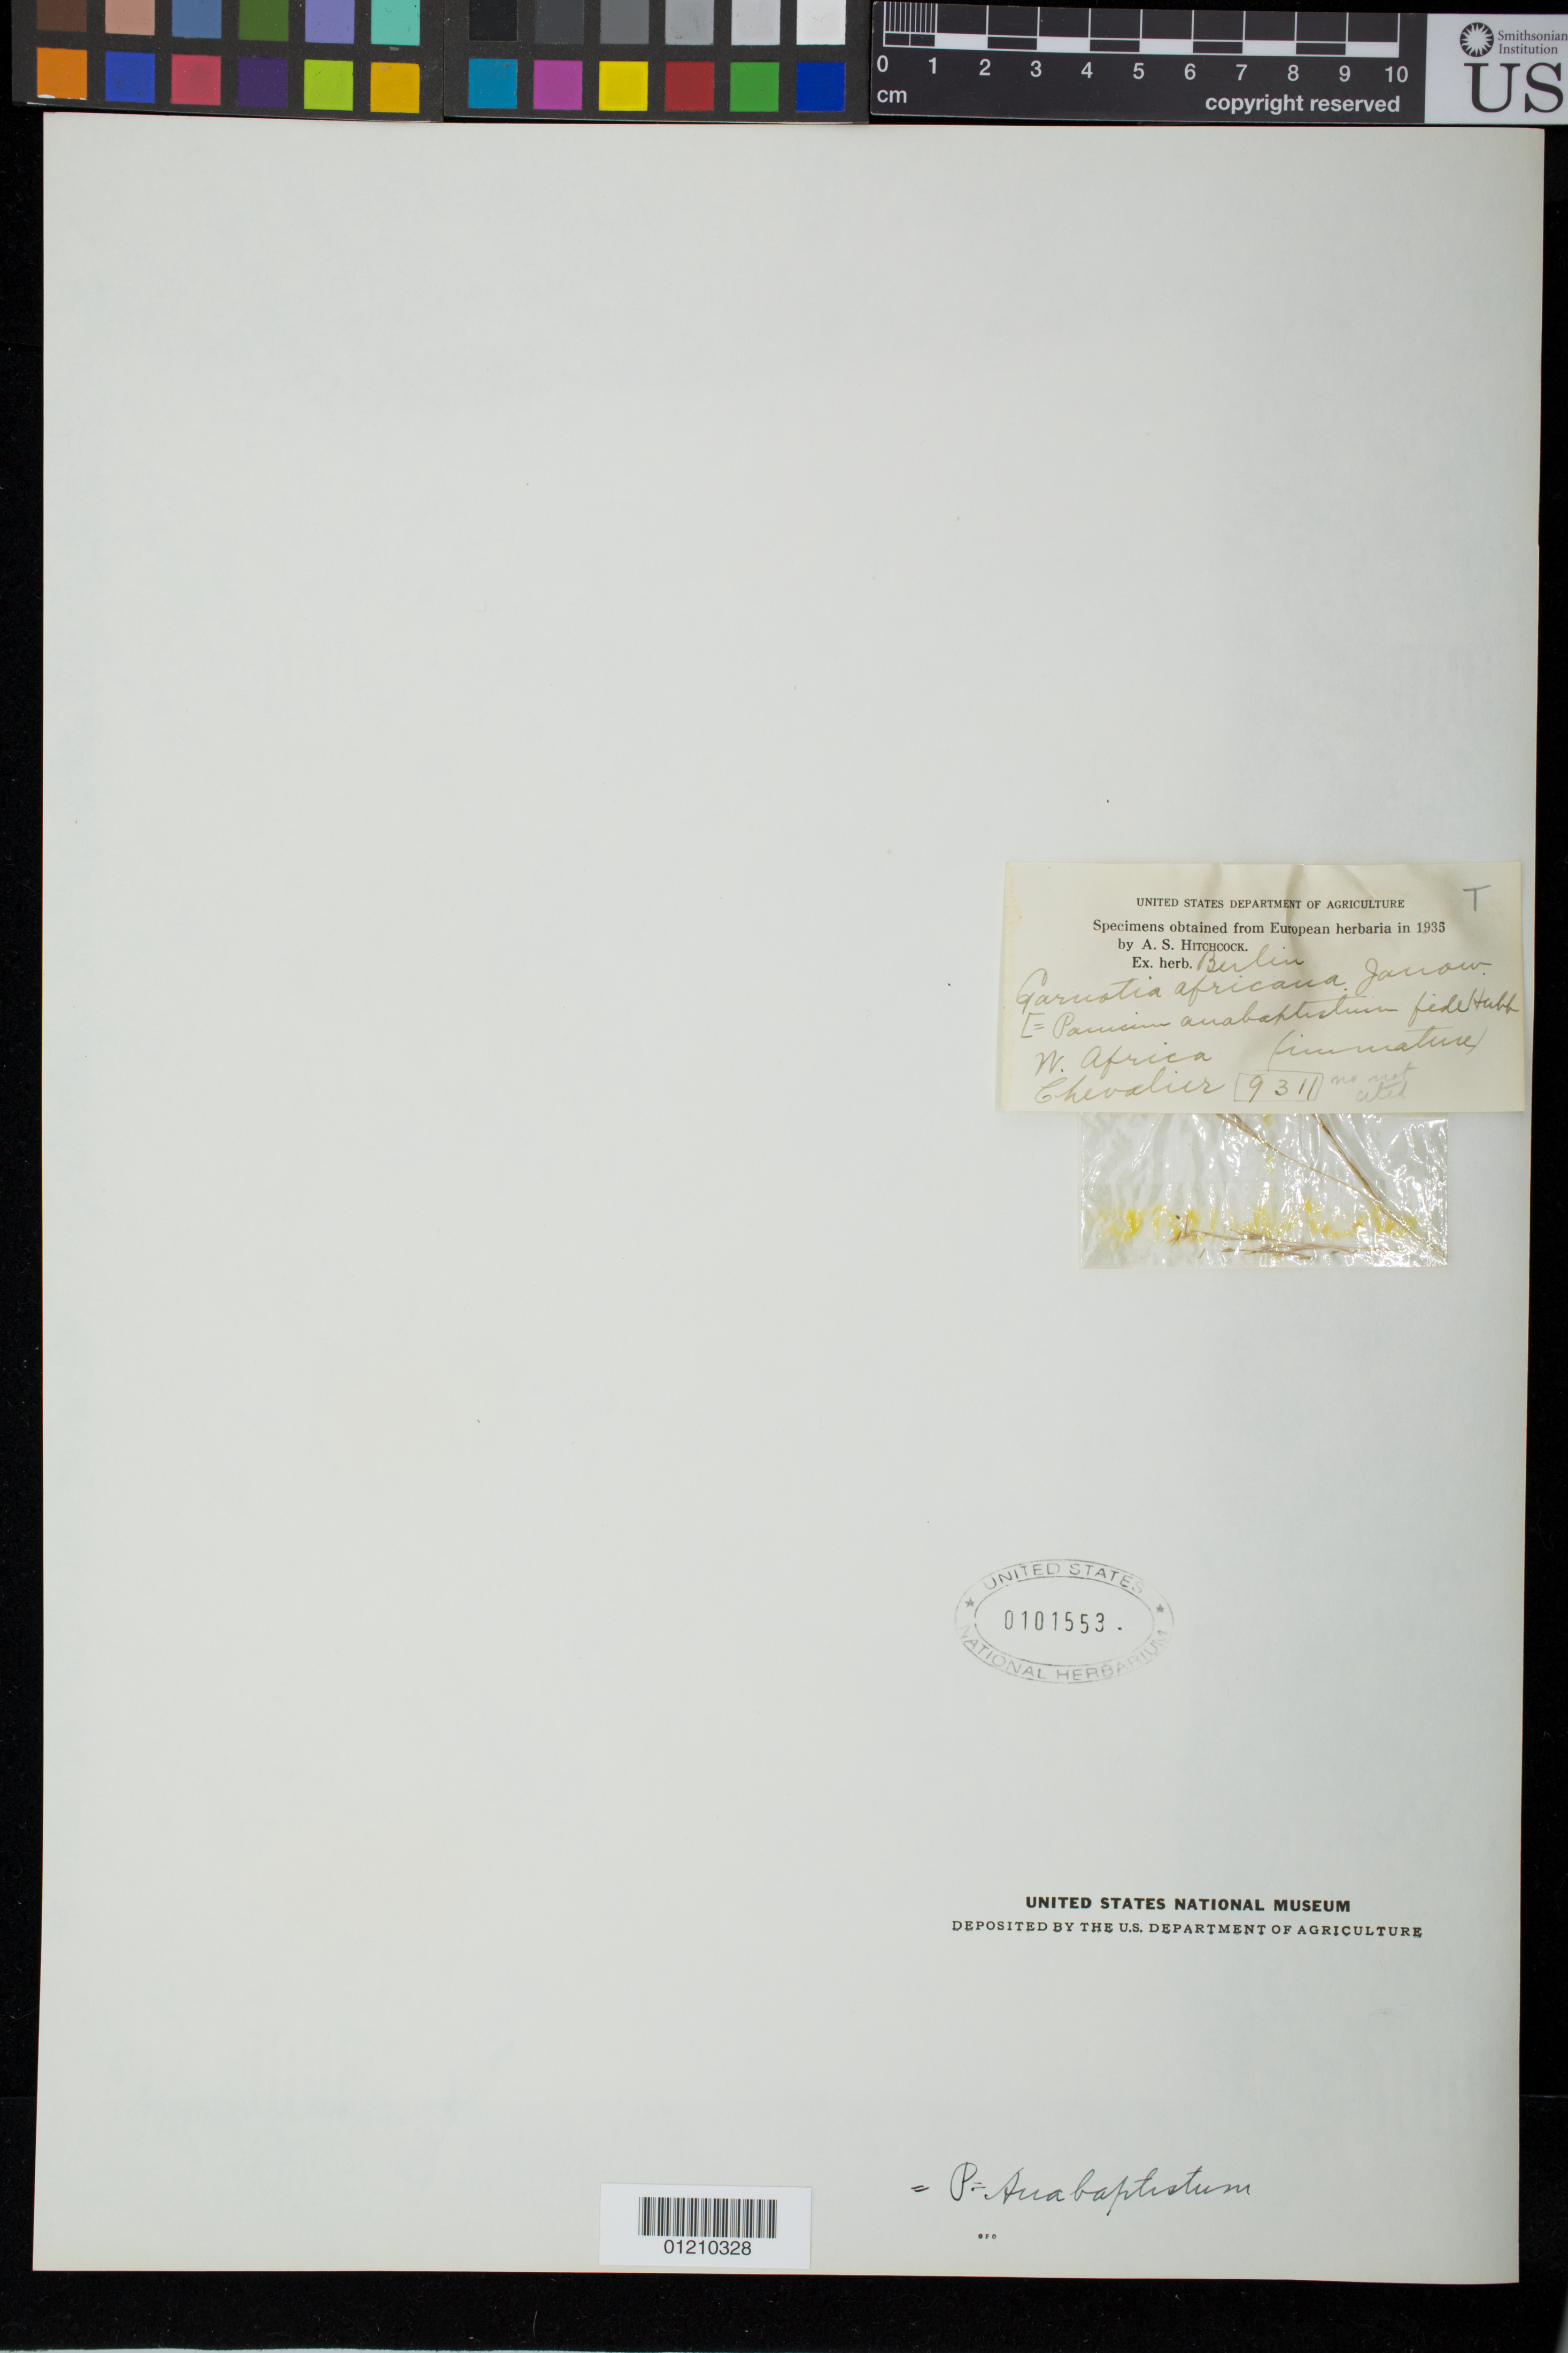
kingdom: Plantae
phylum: Tracheophyta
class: Liliopsida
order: Poales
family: Poaceae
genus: Garnotia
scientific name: Garnotia africana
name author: Janowski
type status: Type Collection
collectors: A. J. Chevalier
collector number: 9311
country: Chad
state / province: Batha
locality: Lac Fittri.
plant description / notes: Fragmentary material of type specimen ex herb. Berlin.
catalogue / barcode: US 101553